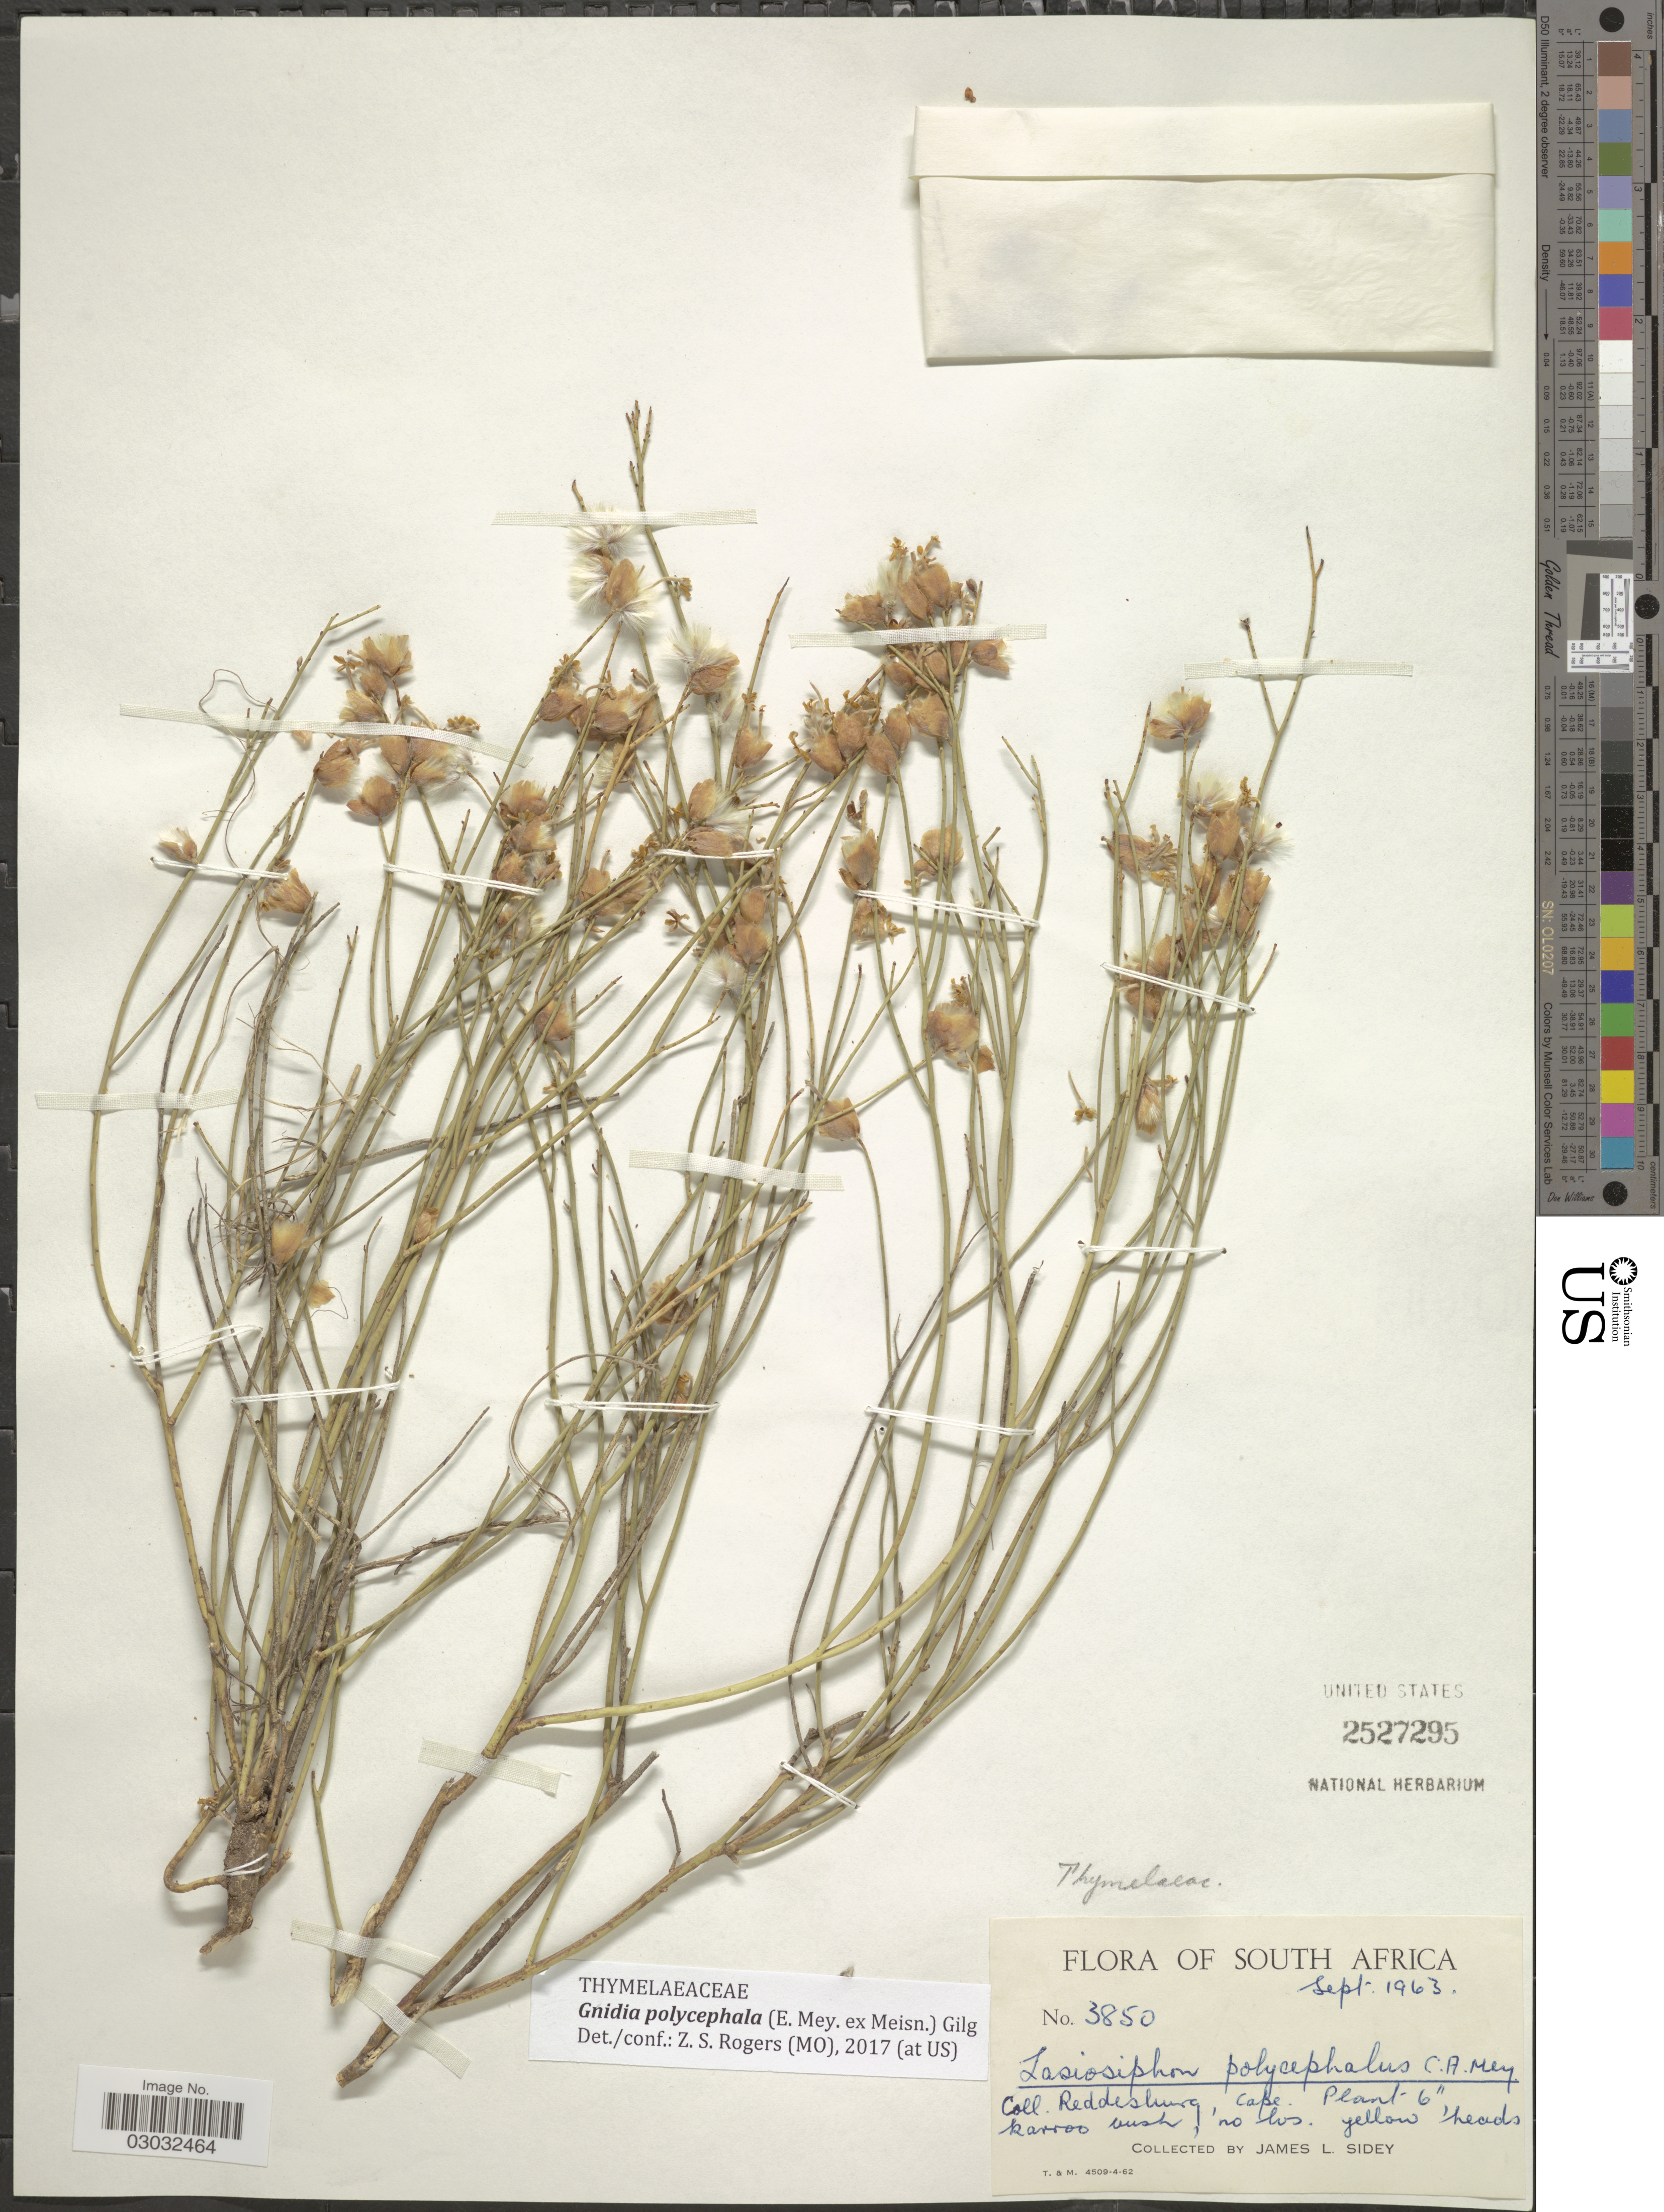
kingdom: Plantae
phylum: Tracheophyta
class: Magnoliopsida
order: Malvales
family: Thymelaeaceae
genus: Lasiosiphon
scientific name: Lasiosiphon polycephalus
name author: (E. Mey. ex Meisn.) H. Pearson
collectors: J. L. Sidey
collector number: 3850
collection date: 1963-09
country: South Africa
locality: Reddesburg, Cape.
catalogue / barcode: US 2527295